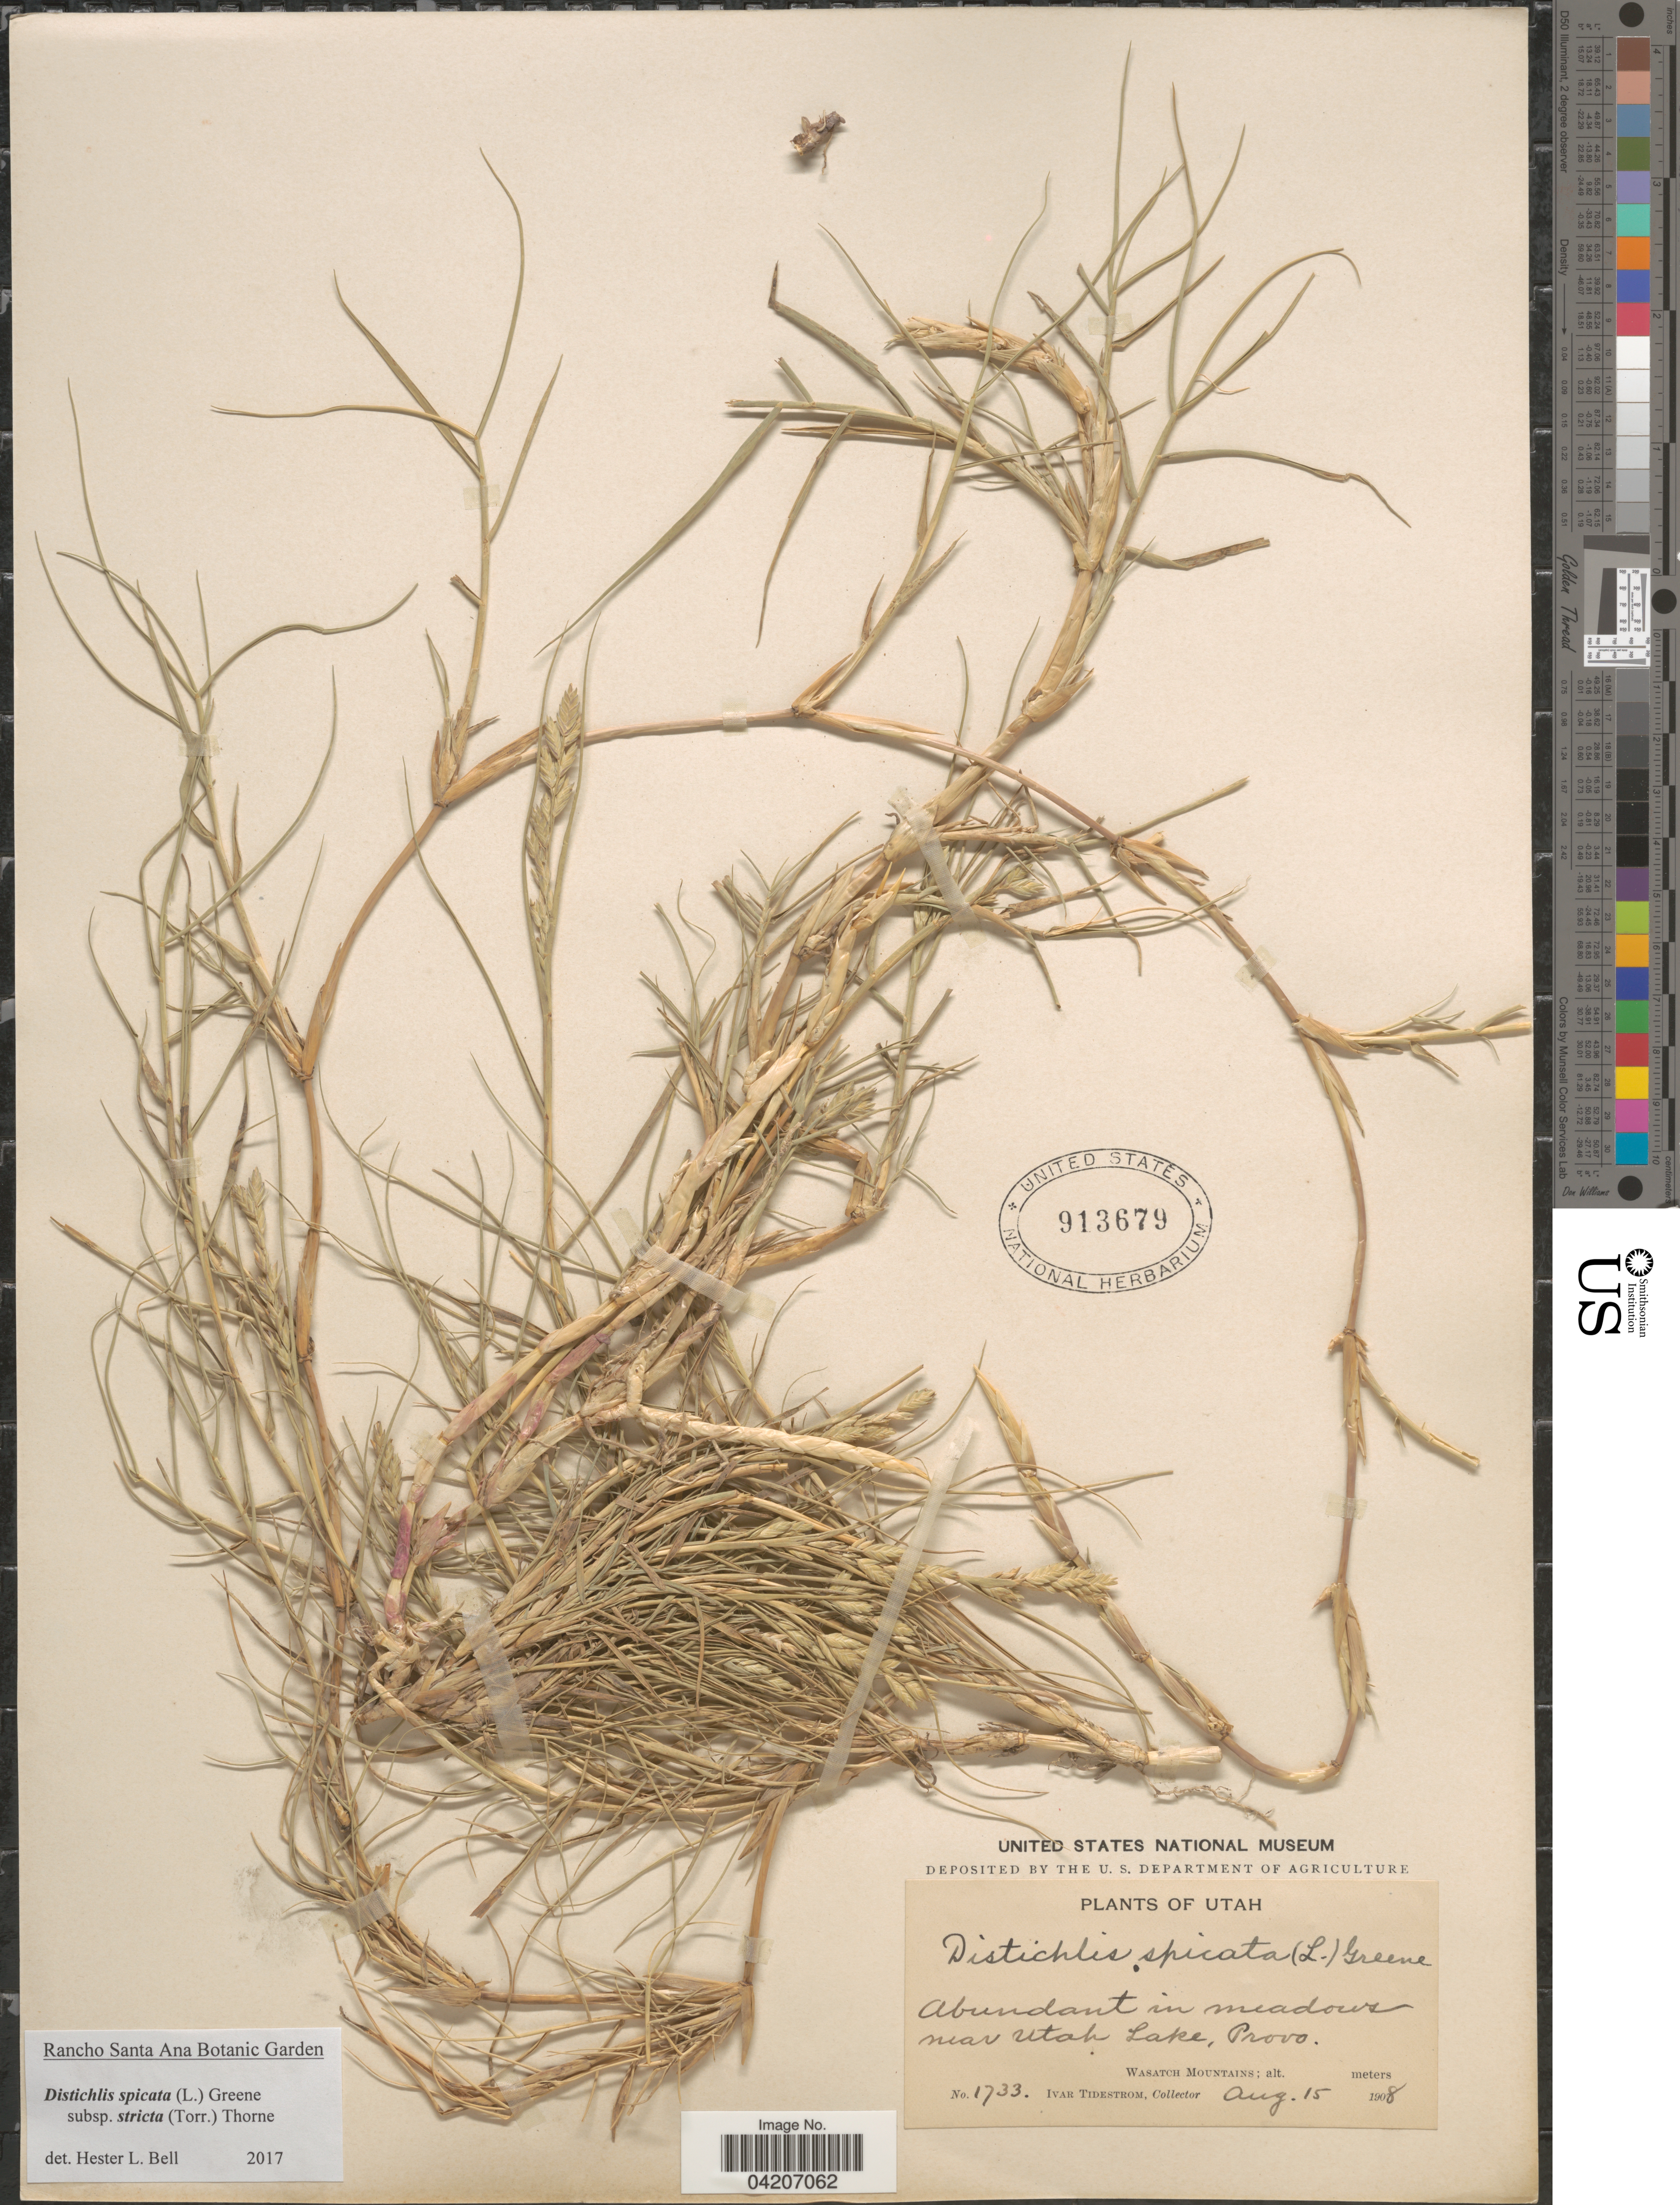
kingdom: Plantae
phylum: Tracheophyta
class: Liliopsida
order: Poales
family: Poaceae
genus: Distichlis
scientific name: Distichlis spicata subsp. stricta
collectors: I. F. Tidestrom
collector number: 1733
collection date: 1908-08-15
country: United States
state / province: Utah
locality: Abundant in meadows near Utah Lake, Provo. Wasatch Mountains.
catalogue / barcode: US 913679